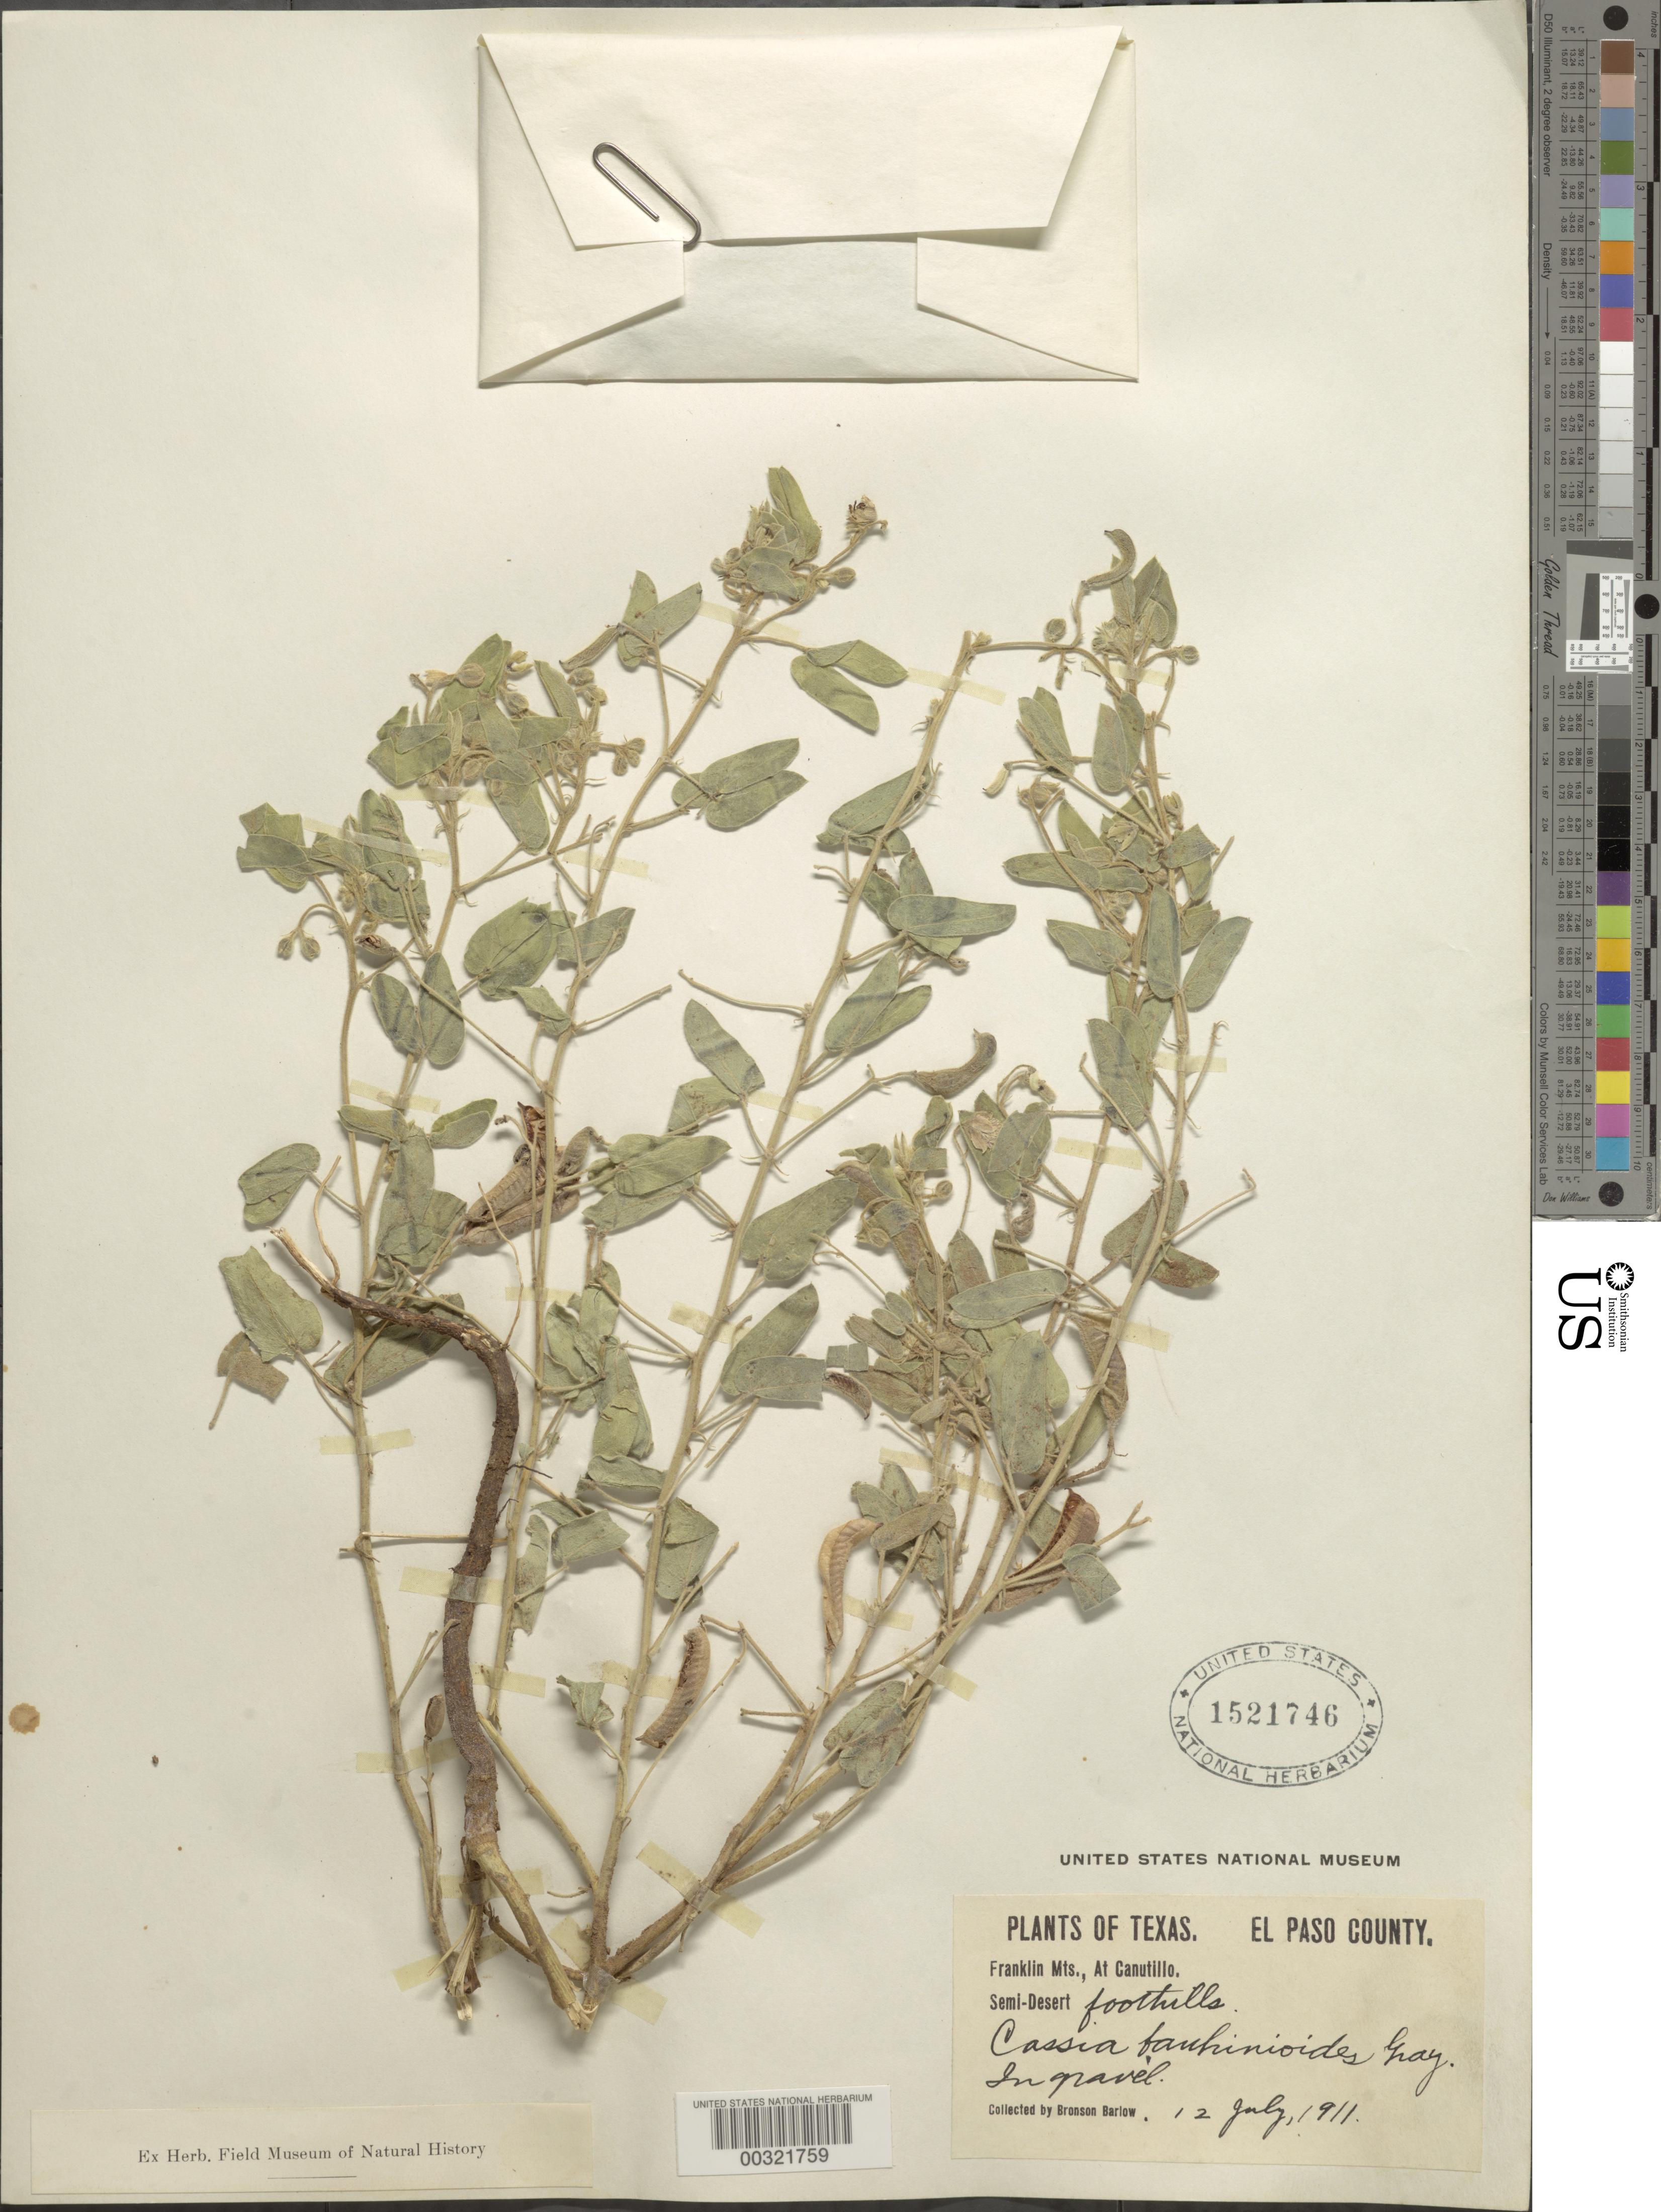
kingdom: Plantae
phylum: Tracheophyta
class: Magnoliopsida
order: Fabales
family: Fabaceae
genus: Senna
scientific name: Senna bauhinioides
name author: (A. Gray) H.S. Irwin & Barneby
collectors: B. A. Barlow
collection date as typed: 12 Jul 1911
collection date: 1911-07-12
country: United States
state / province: Texas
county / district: El Paso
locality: Franklin mts., at canutillo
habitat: Semi desert; foot hills; in gravel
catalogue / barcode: US 1521746